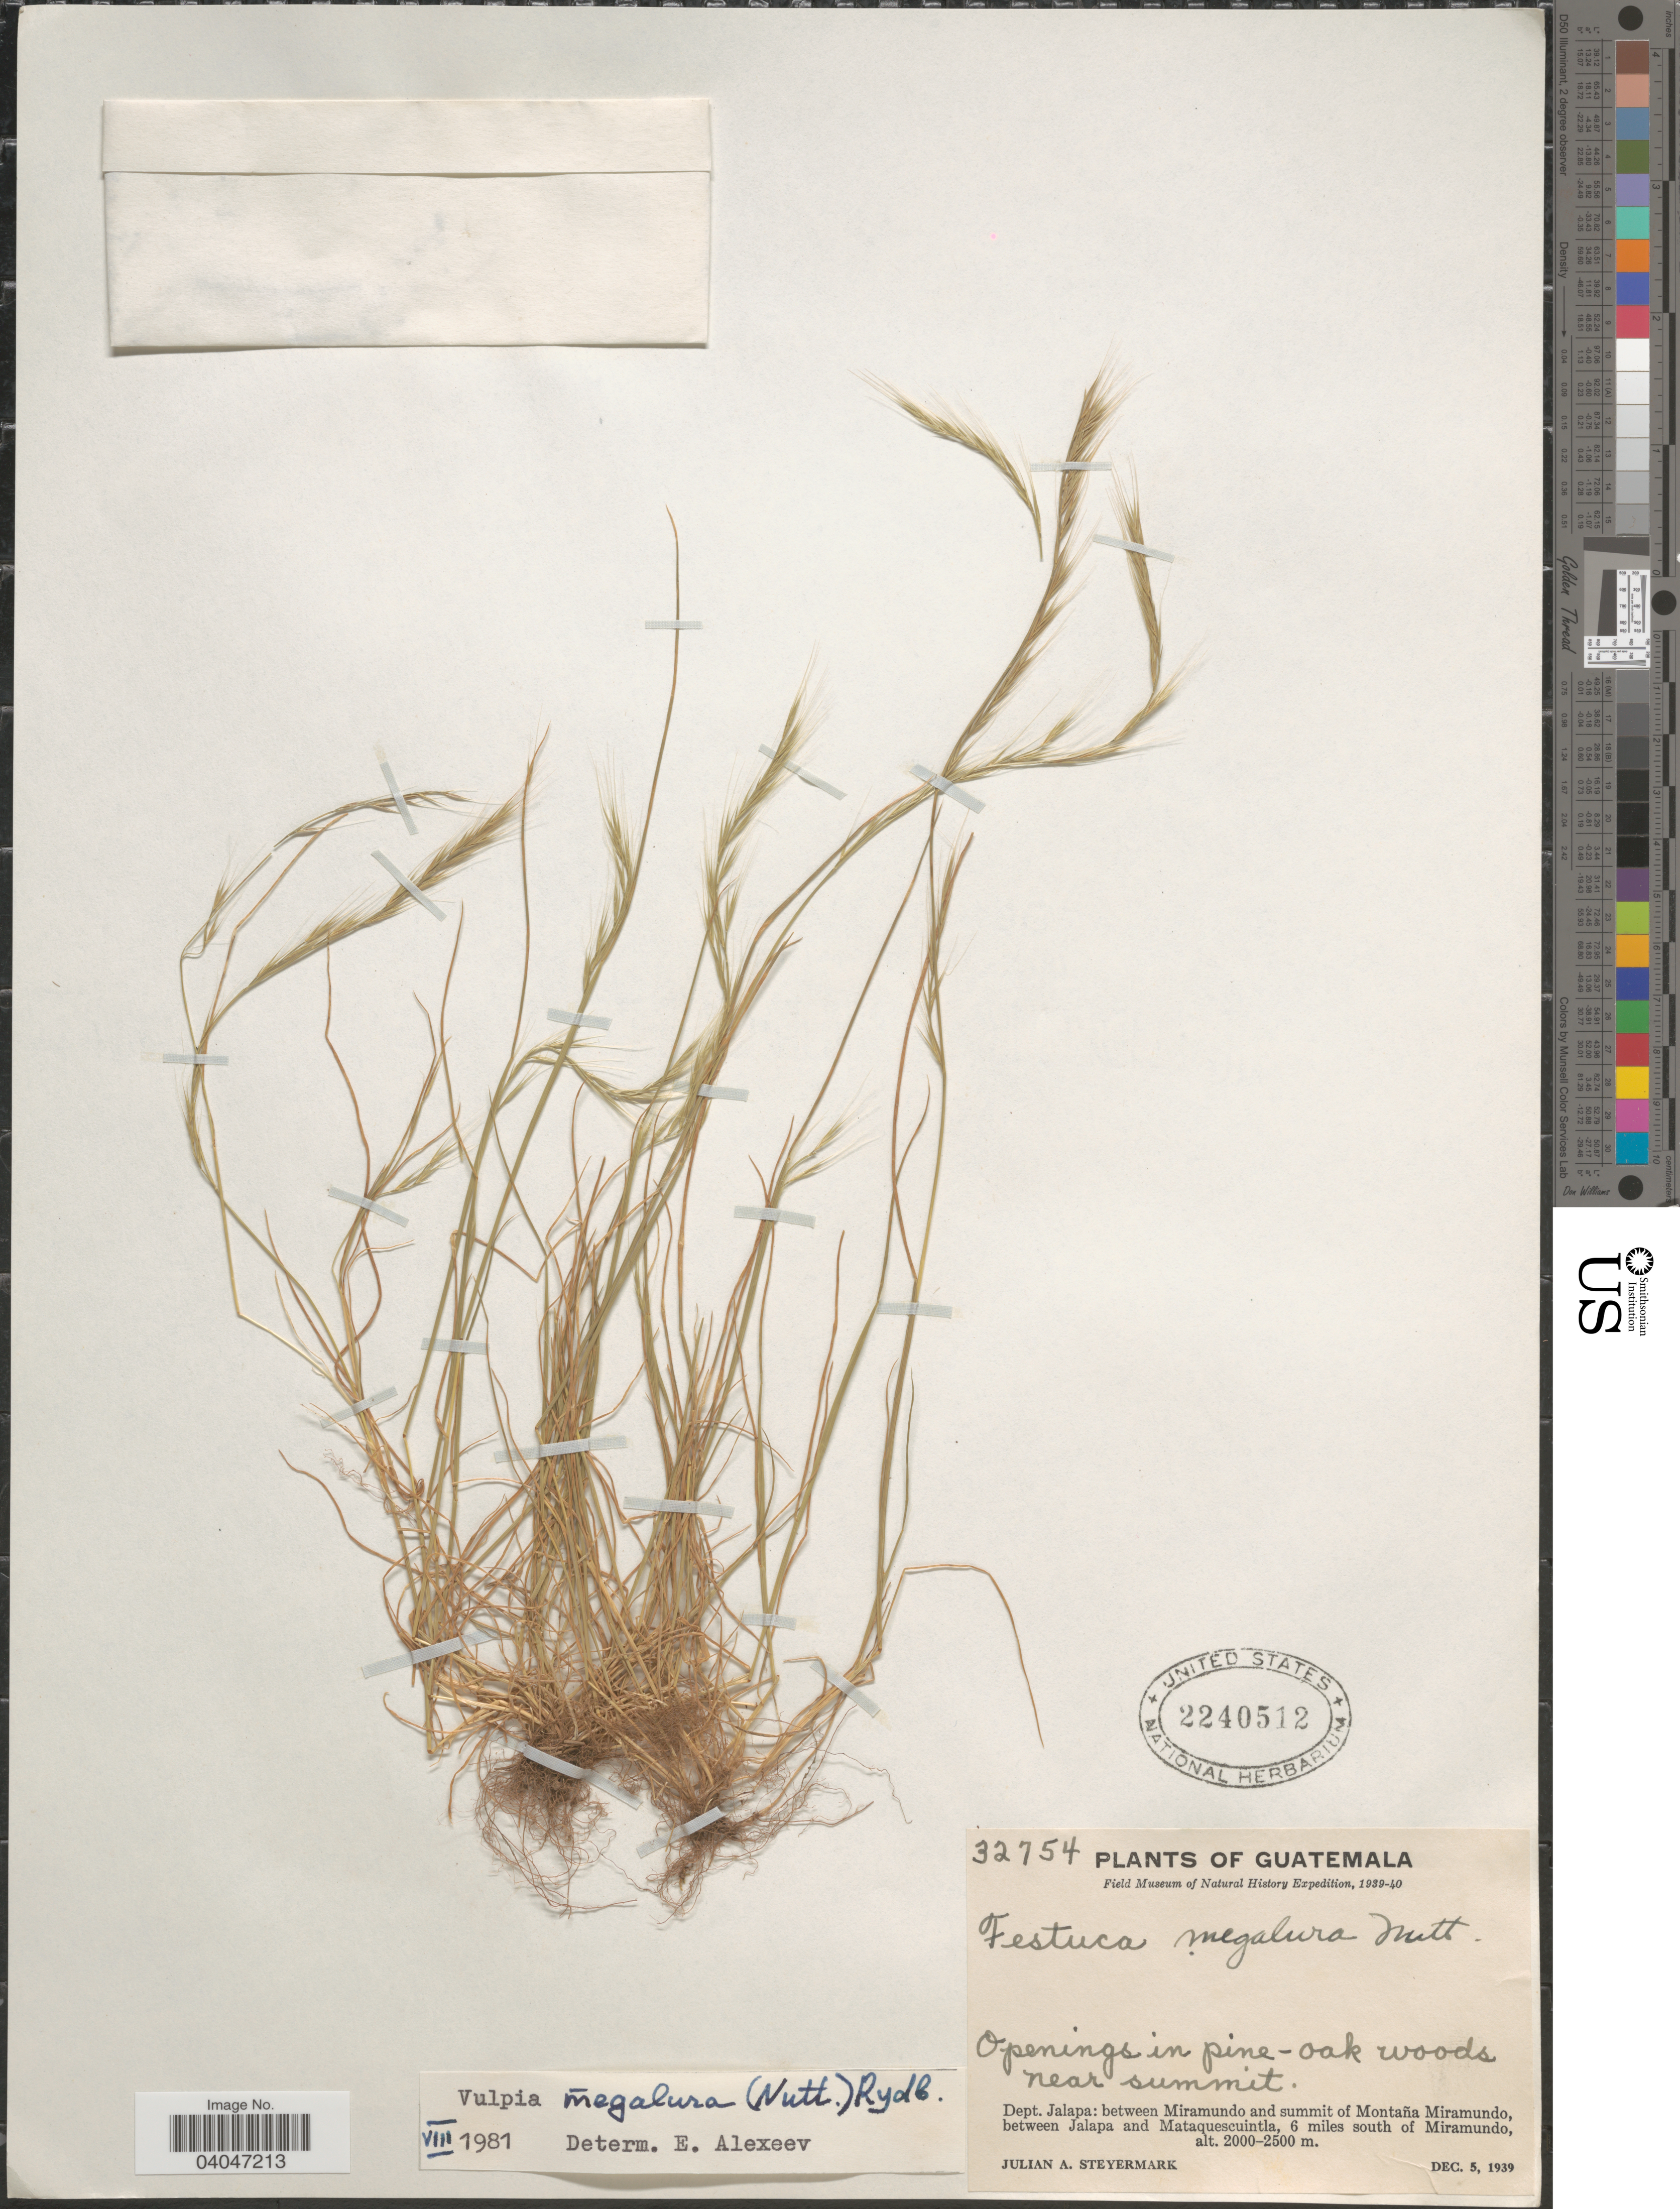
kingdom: Plantae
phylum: Tracheophyta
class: Liliopsida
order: Poales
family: Poaceae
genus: Festuca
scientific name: Festuca megalura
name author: Nutt.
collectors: J. Steyermark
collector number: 32754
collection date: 1939-12-05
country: Guatemala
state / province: Jalapa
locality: Near summit. Dept. Jalapa: between Miramundo and summit of Montaña Miramundo, between Jalapa and Mataquescuintla, 6 miles south of Miramundo.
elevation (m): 2000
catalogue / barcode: US 2240512